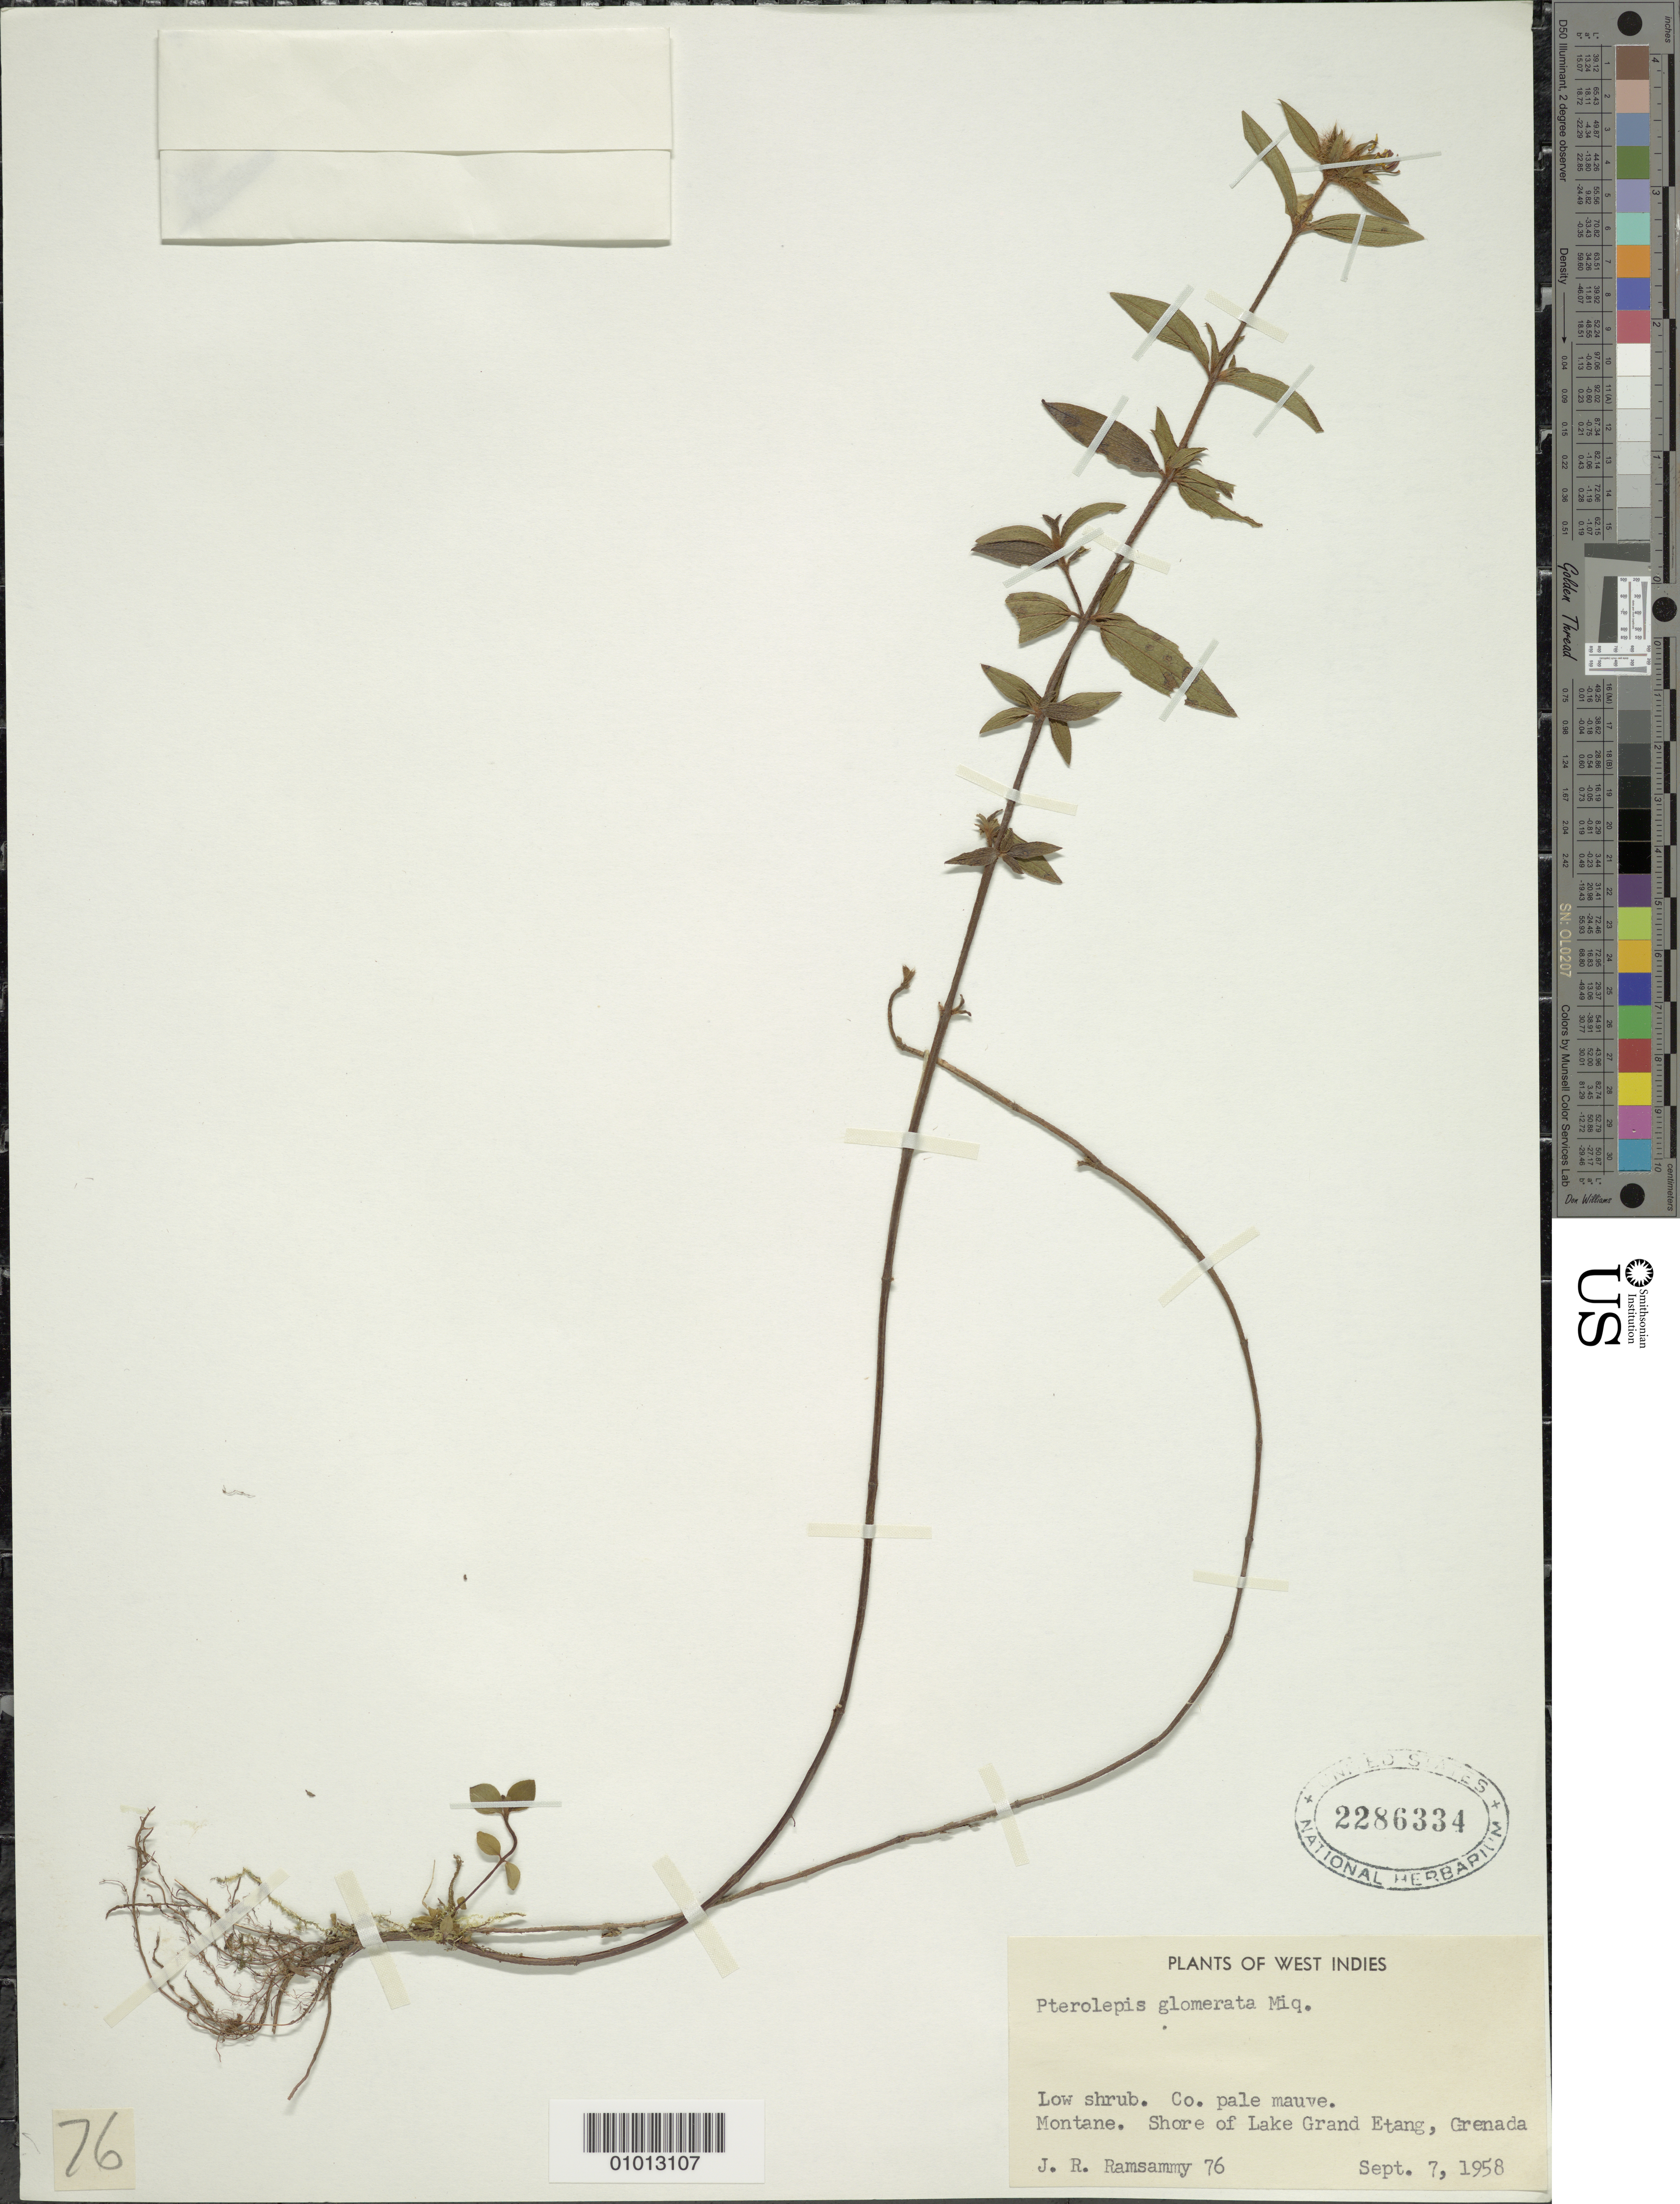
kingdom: Plantae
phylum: Tracheophyta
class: Magnoliopsida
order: Myrtales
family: Melastomataceae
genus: Pterolepis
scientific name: Pterolepis glomerata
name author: (Rottb.) Miq.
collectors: J. Ramsammy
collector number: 76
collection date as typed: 07 Sep 1958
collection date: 1958-09-07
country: Grenada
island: Grenada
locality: Shore of Lake Grand Etang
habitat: Montane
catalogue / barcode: US 2286334